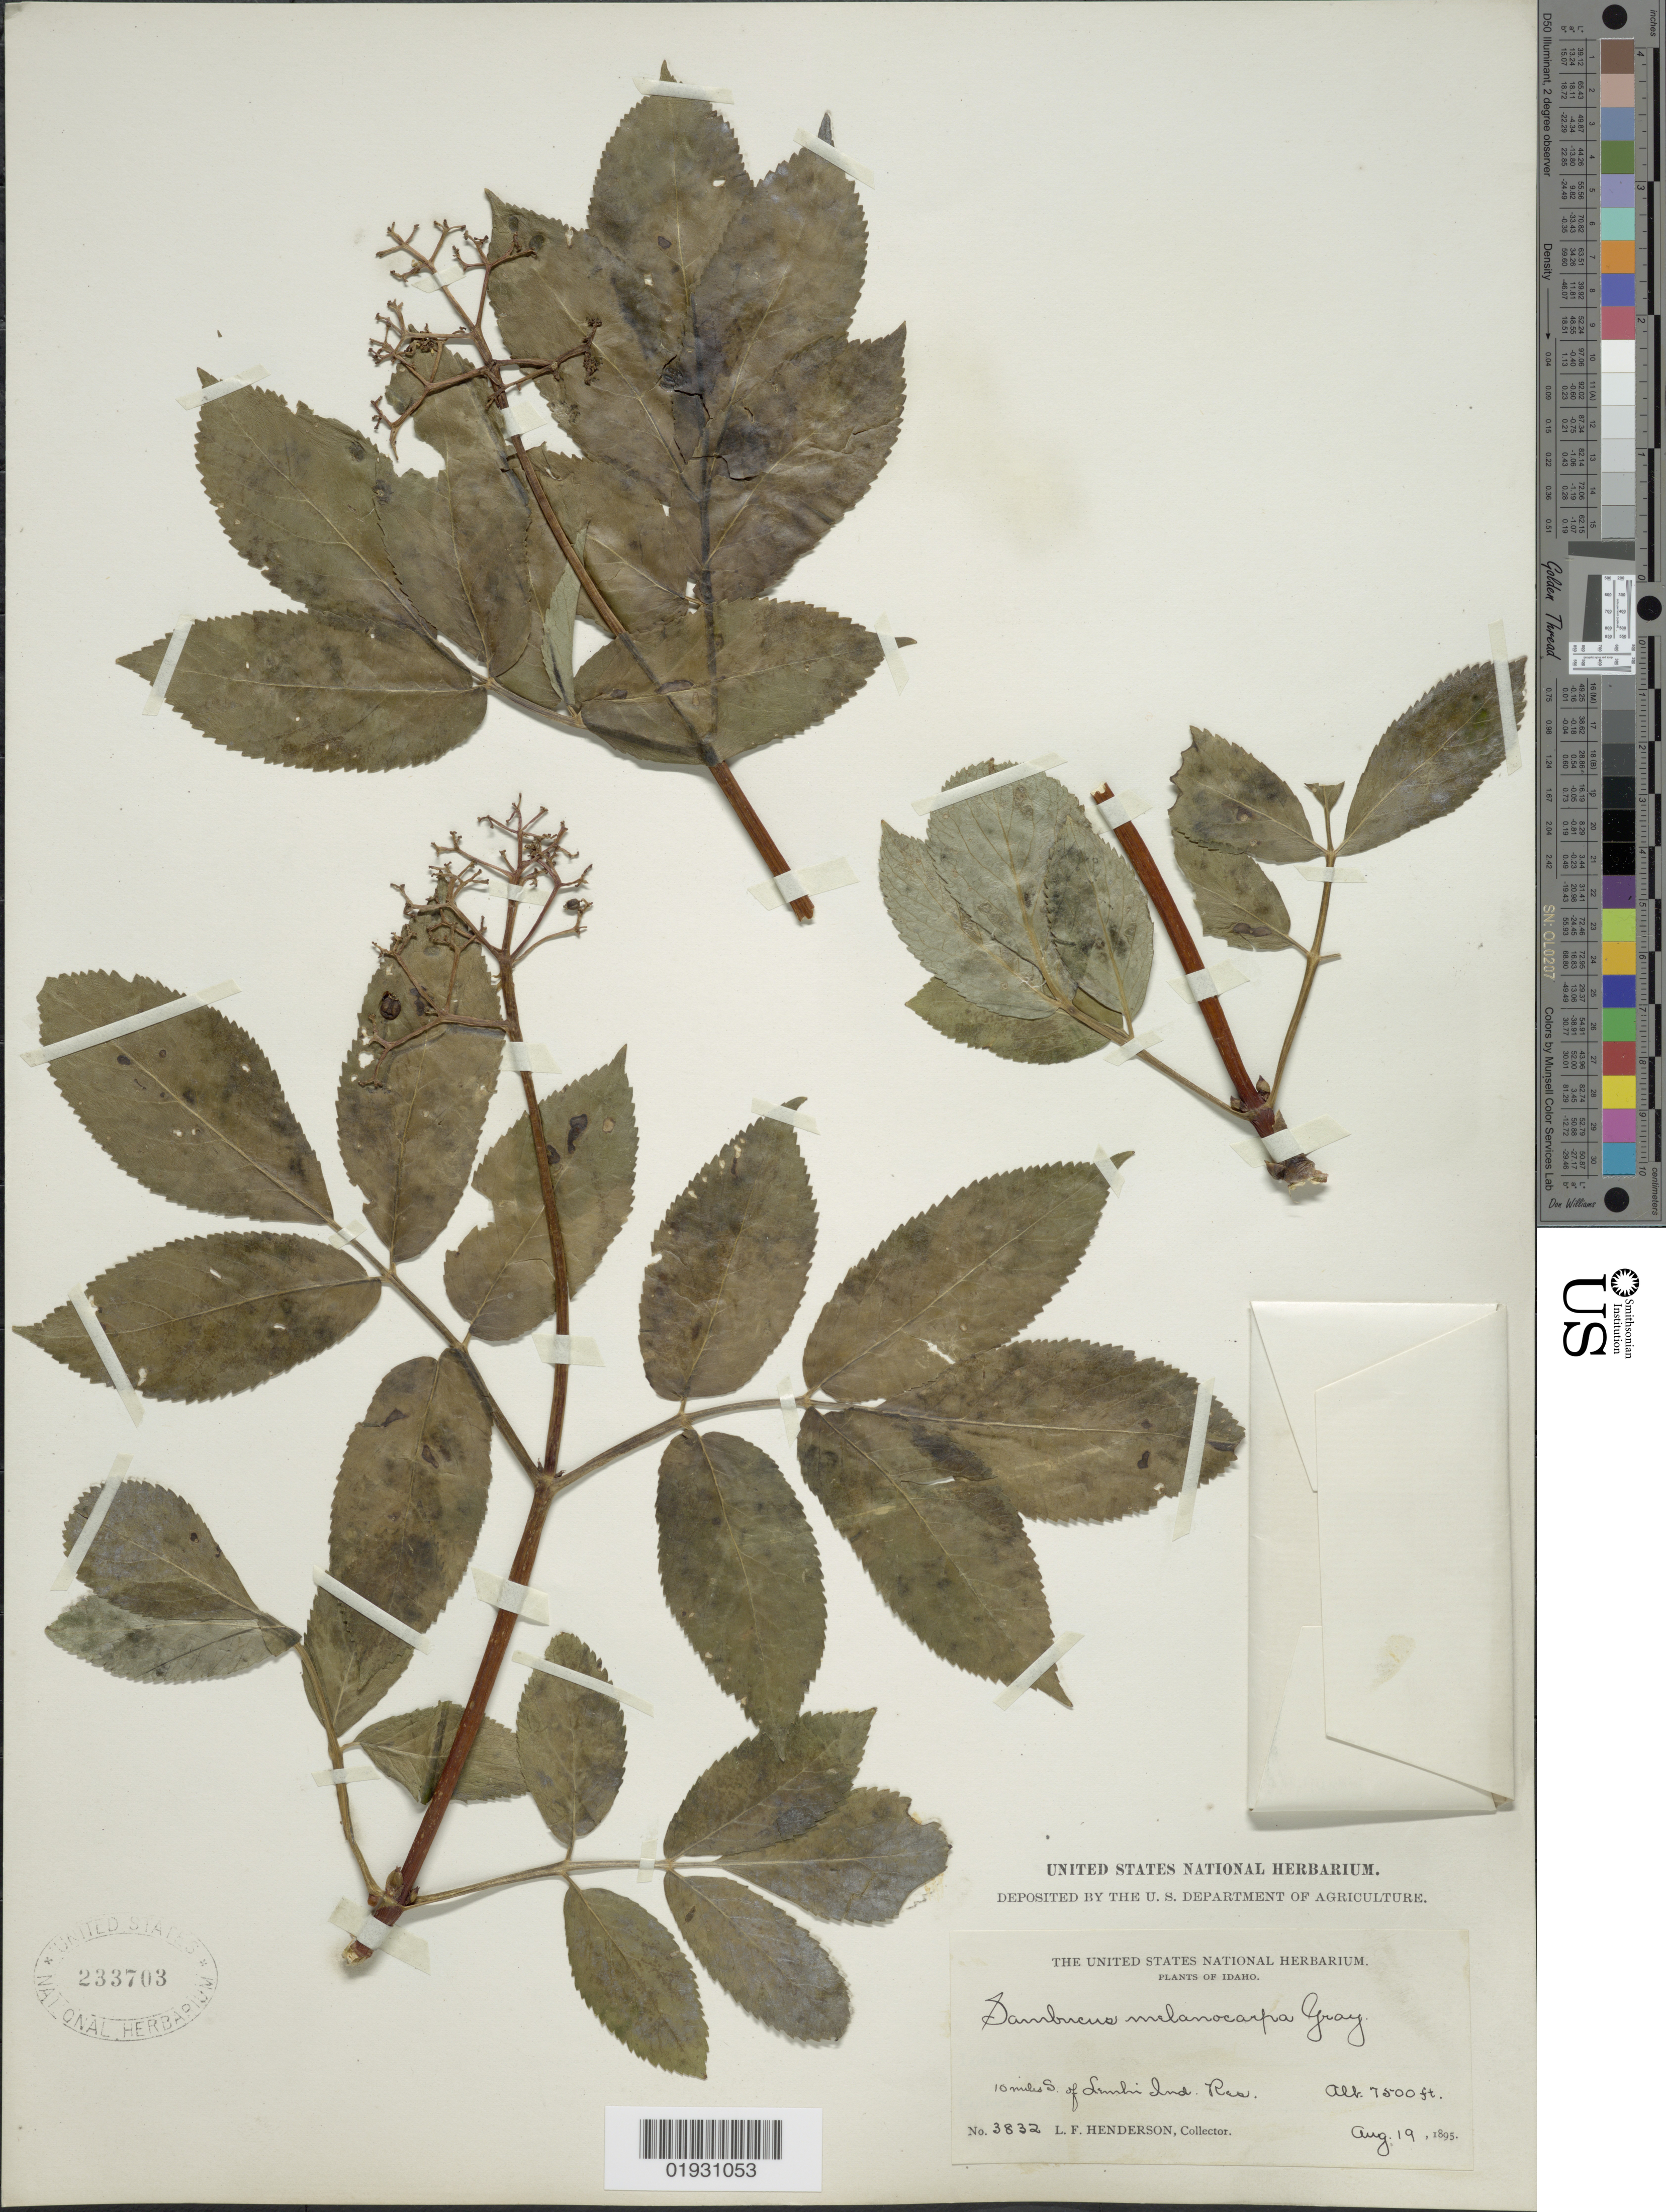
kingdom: Plantae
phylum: Tracheophyta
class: Magnoliopsida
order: Dipsacales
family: Viburnaceae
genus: Sambucus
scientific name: Sambucus melanocarpa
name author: A. Gray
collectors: L. Henderson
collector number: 3832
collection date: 1895-08-19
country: United States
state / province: Idaho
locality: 10 miles S of Lemhi Ind. Res.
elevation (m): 2286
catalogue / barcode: US 233703